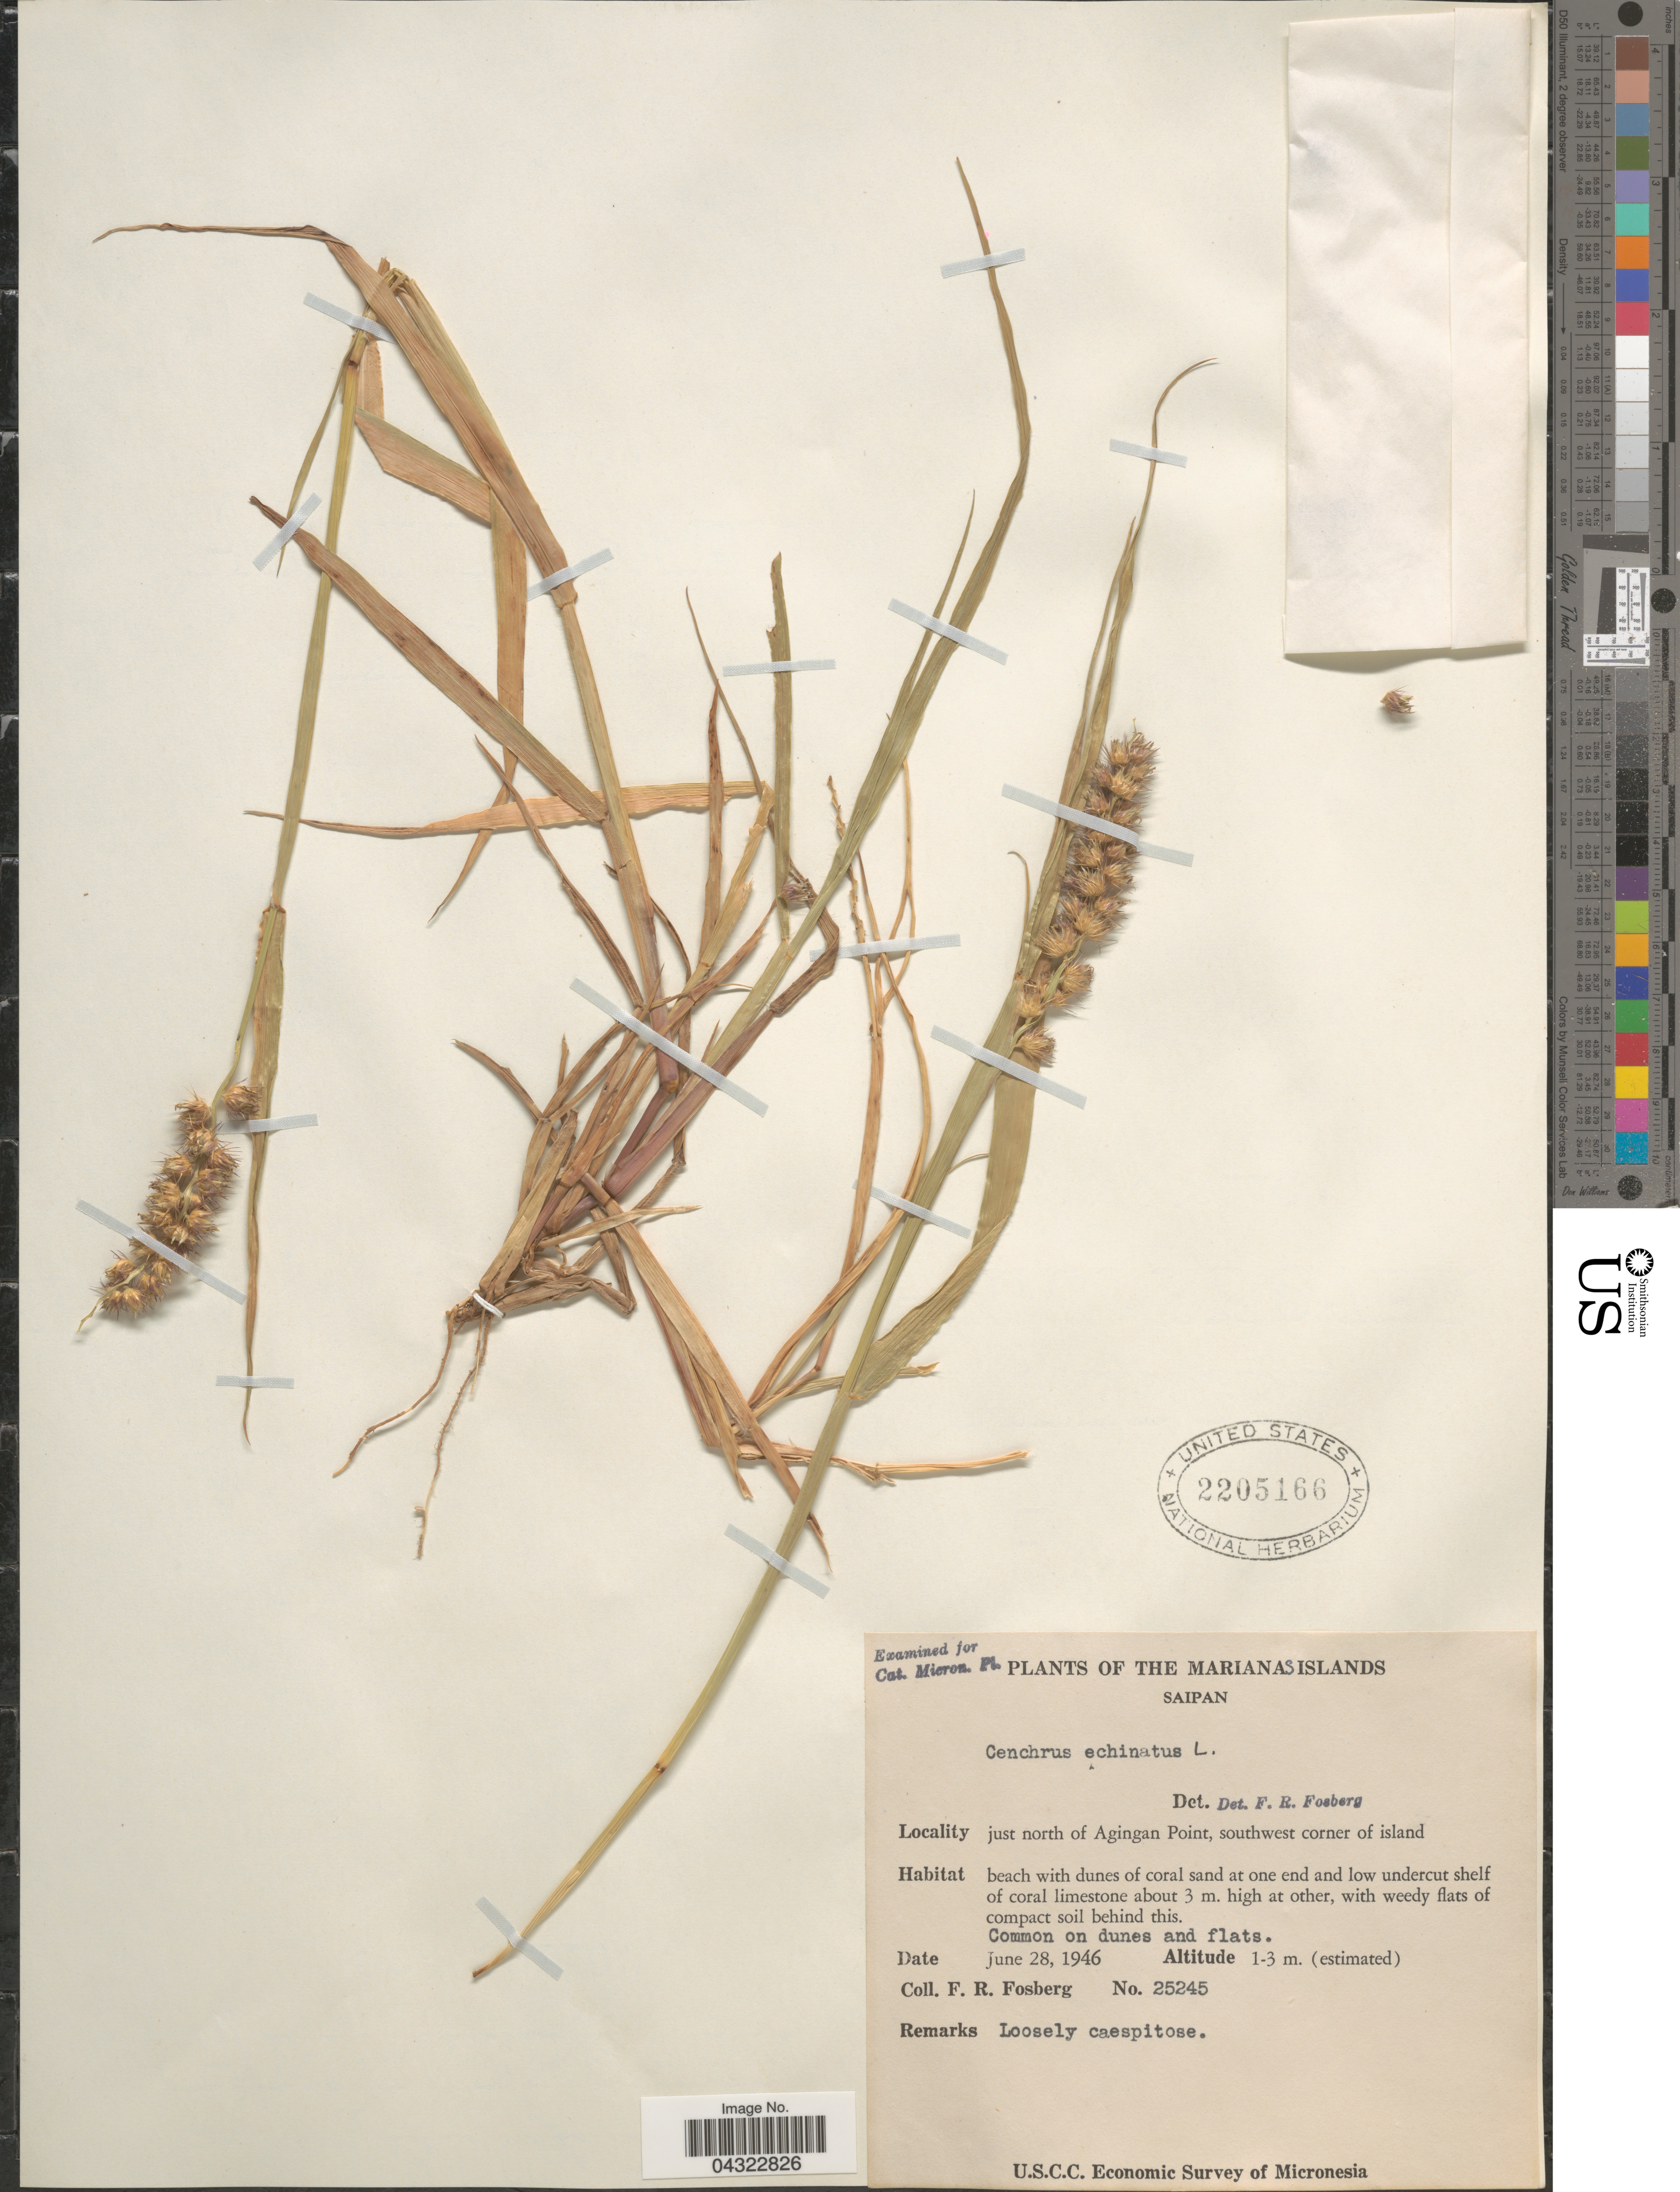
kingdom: Plantae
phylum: Tracheophyta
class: Liliopsida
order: Poales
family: Poaceae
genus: Cenchrus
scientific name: Cenchrus echinatus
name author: L.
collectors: F. R. Fosberg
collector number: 25245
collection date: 1946-06-28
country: Northern Mariana Islands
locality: Saipan. Just north of Agingan Point, southwest corner of island. U.S.C.C. Economic Survey of Micronesia.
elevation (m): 1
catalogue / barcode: US 2205166